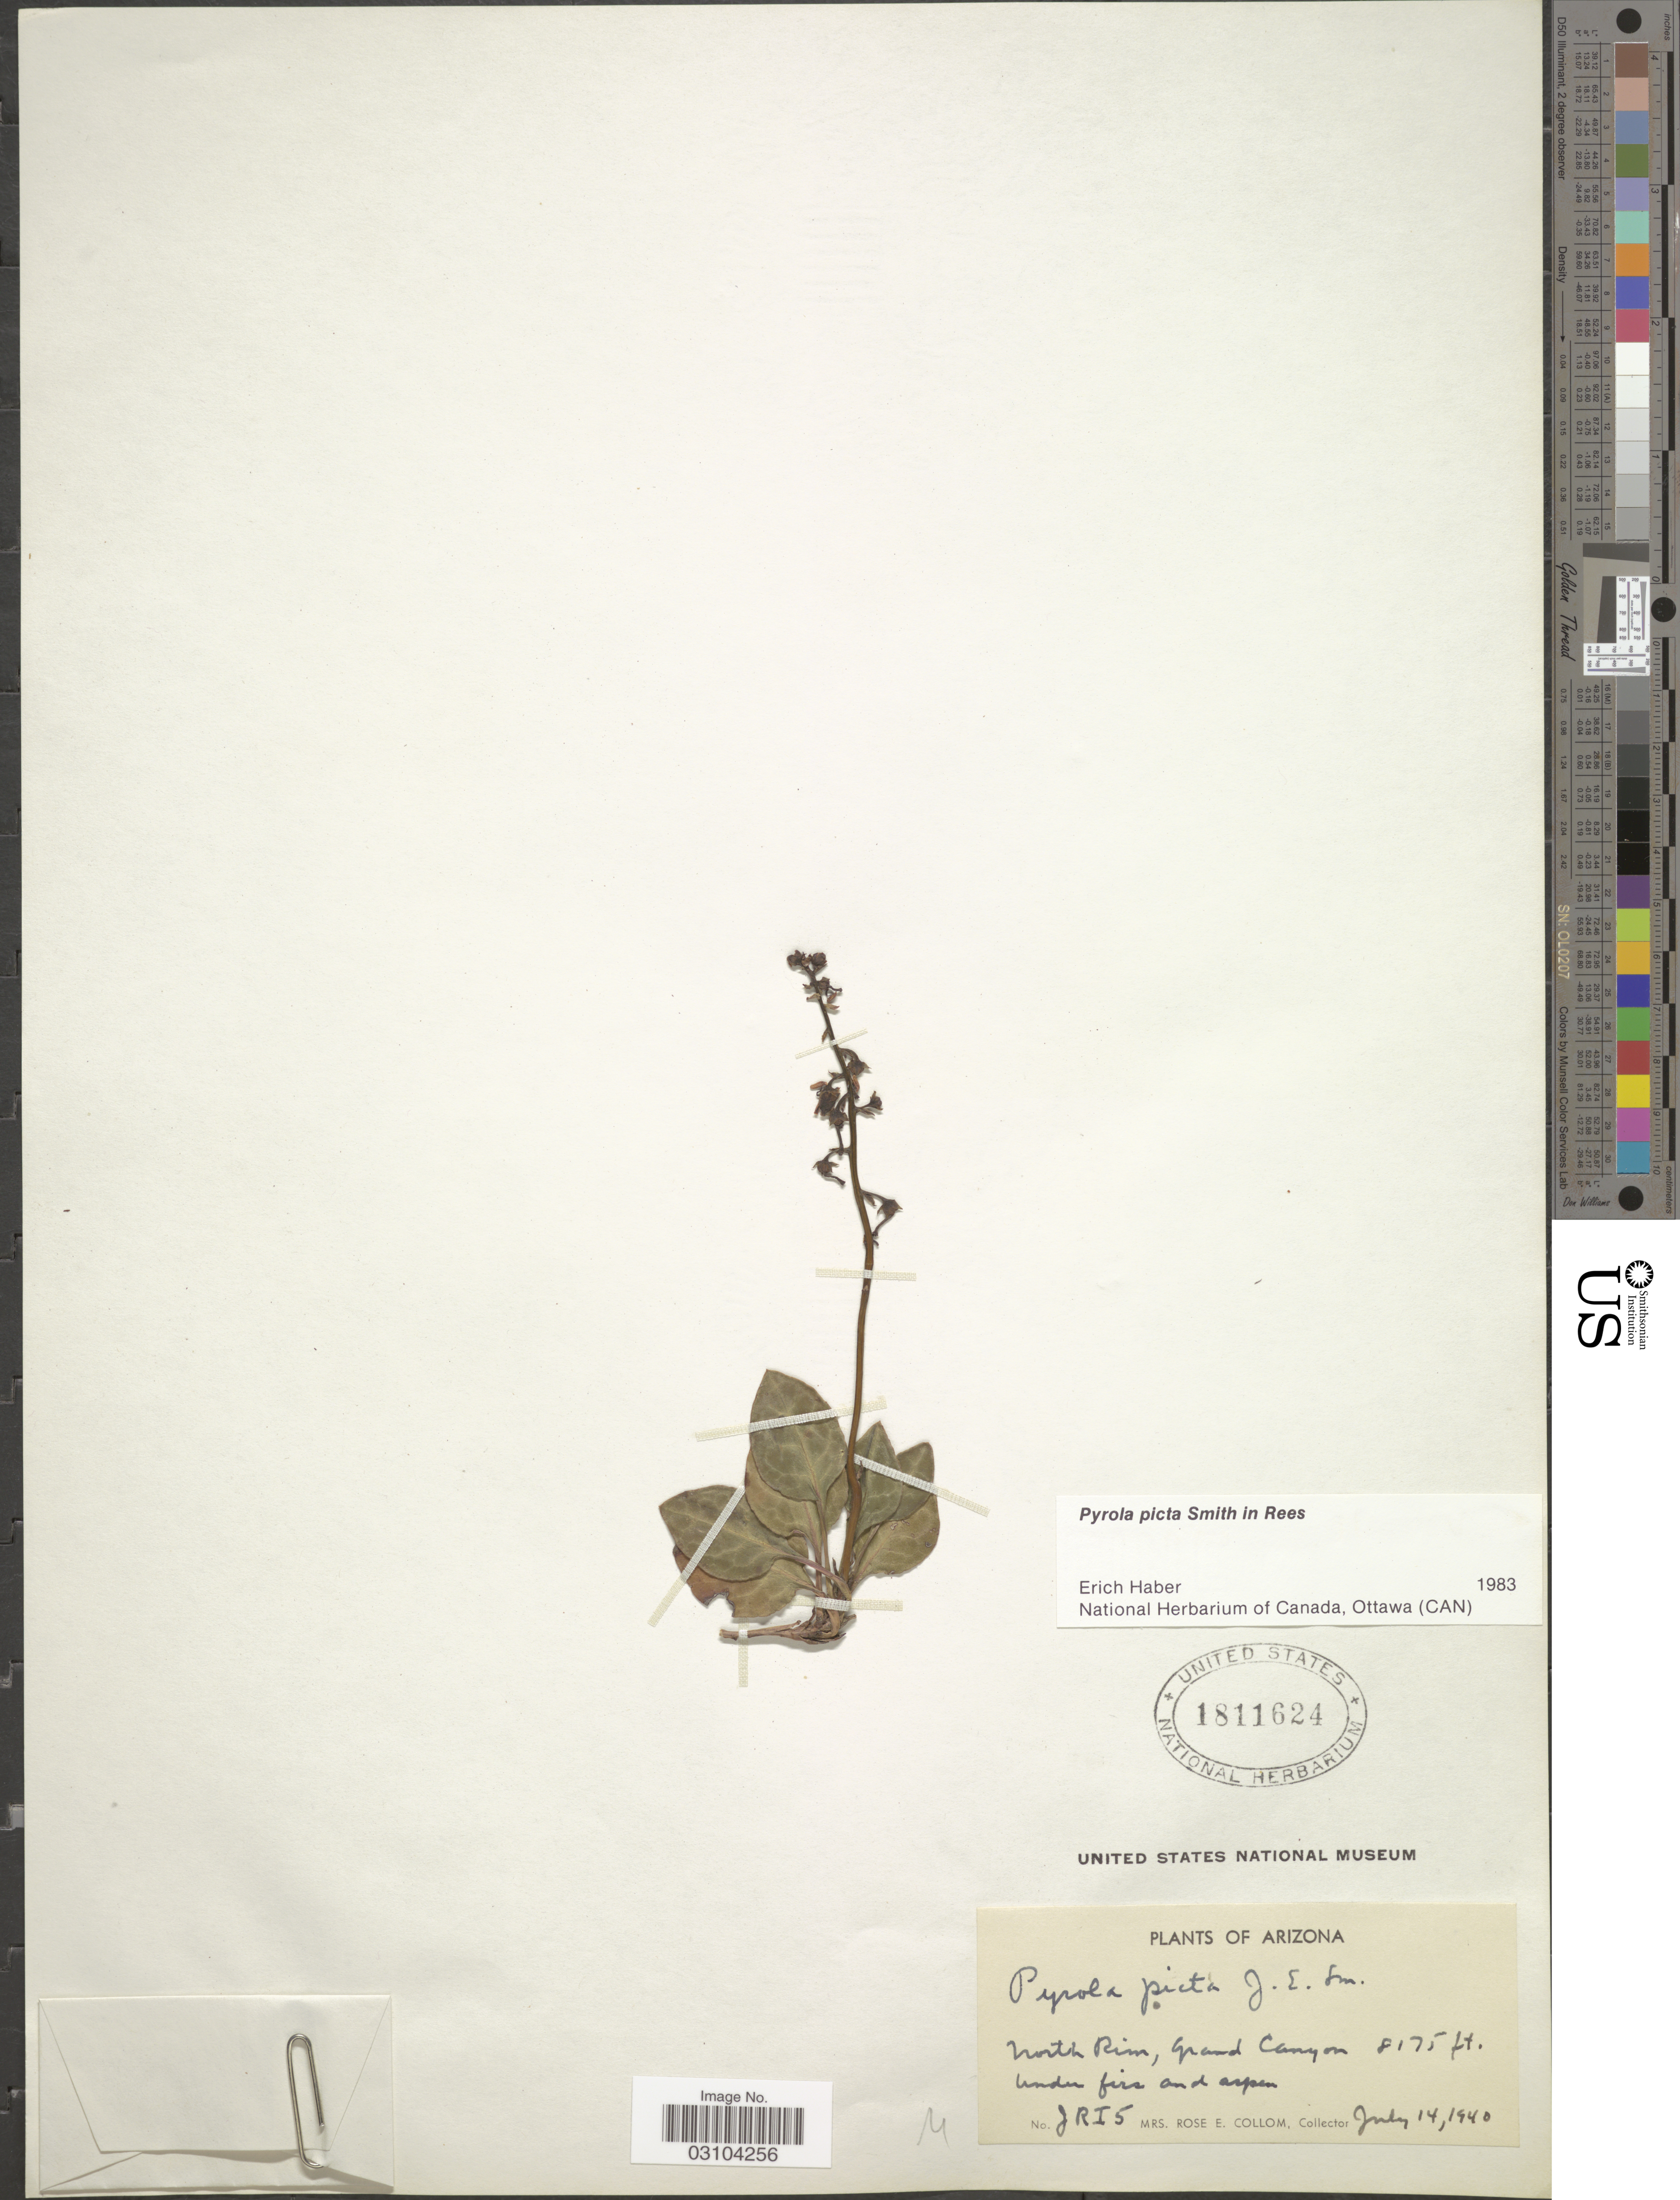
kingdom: Plantae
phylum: Tracheophyta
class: Magnoliopsida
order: Ericales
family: Ericaceae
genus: Pyrola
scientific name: Pyrola picta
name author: Sm. in Rees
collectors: R. E. Collom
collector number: JRI5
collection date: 1940-07-14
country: United States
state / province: Arizona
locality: North Rim, Grand Canyon.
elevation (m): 2492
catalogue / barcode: US 1811624